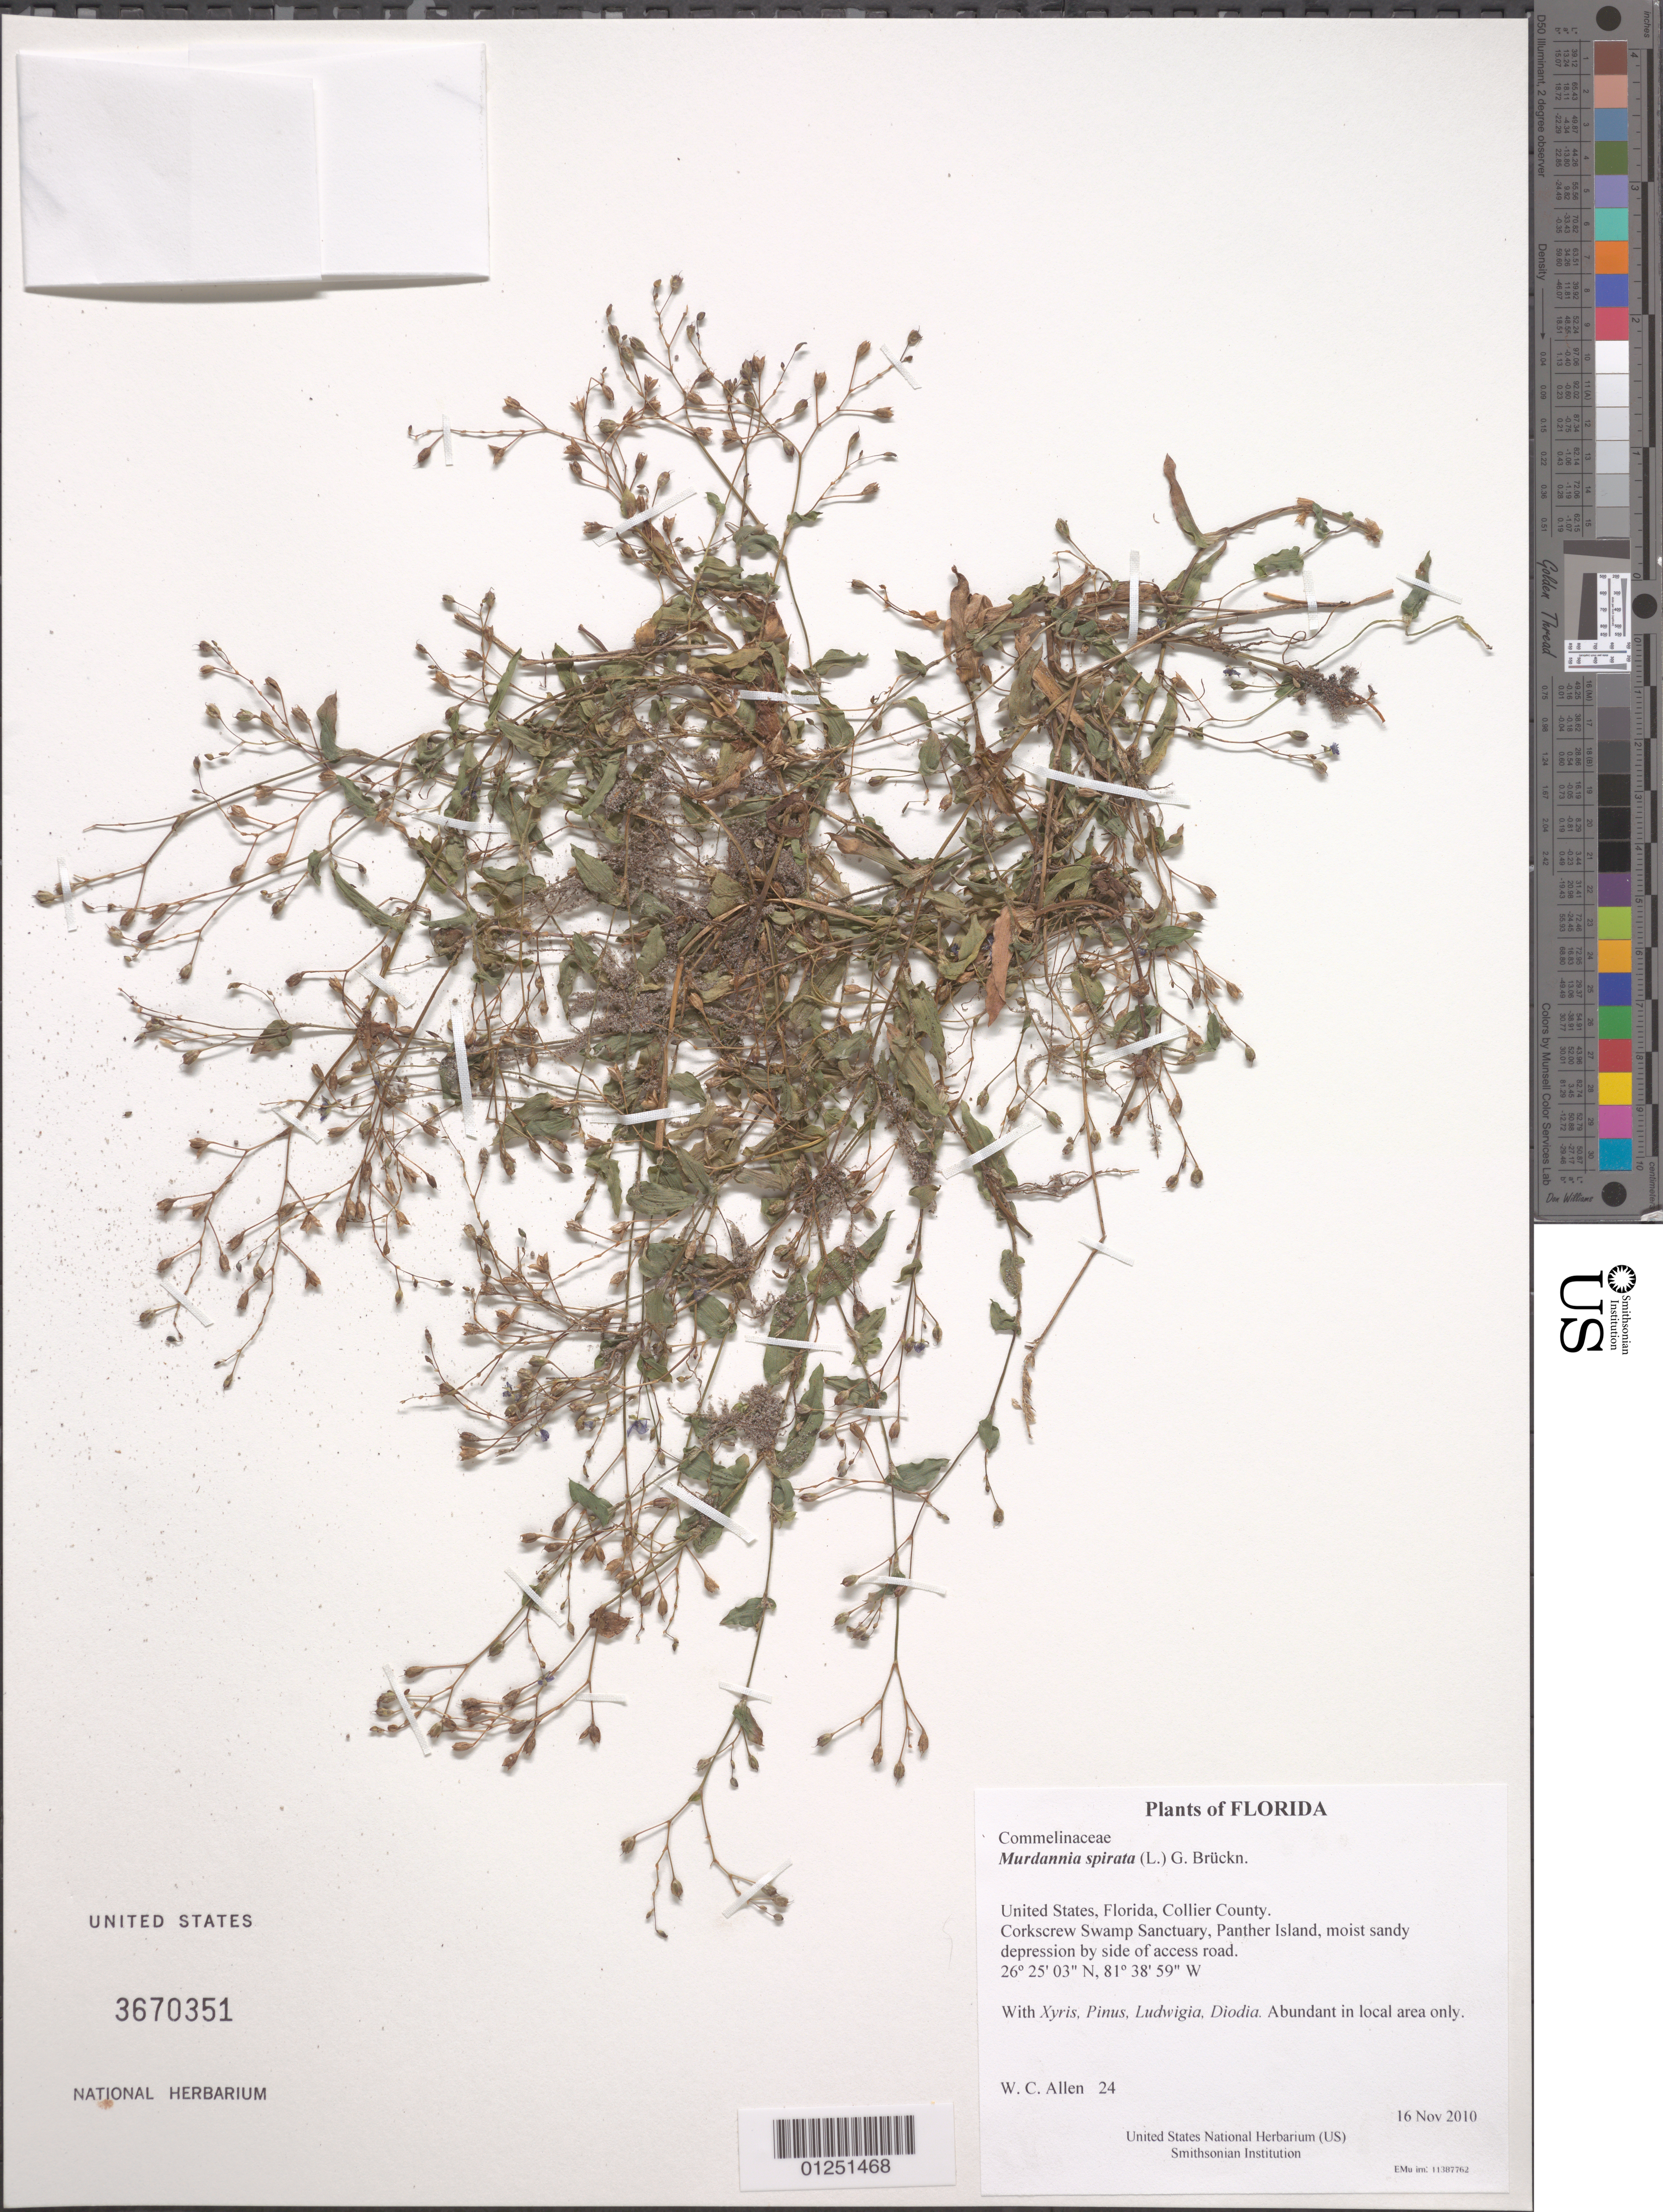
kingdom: Plantae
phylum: Tracheophyta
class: Liliopsida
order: Commelinales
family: Commelinaceae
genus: Murdannia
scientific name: Murdannia spirata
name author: (L.) G. Brückn.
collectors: W. C. Allen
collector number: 24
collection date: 2010-11-16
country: United States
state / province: Florida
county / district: Collier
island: Panther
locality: Corkscrew Swamp Sanctuary, moist sandy depression by side of access road.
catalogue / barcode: US 3670351